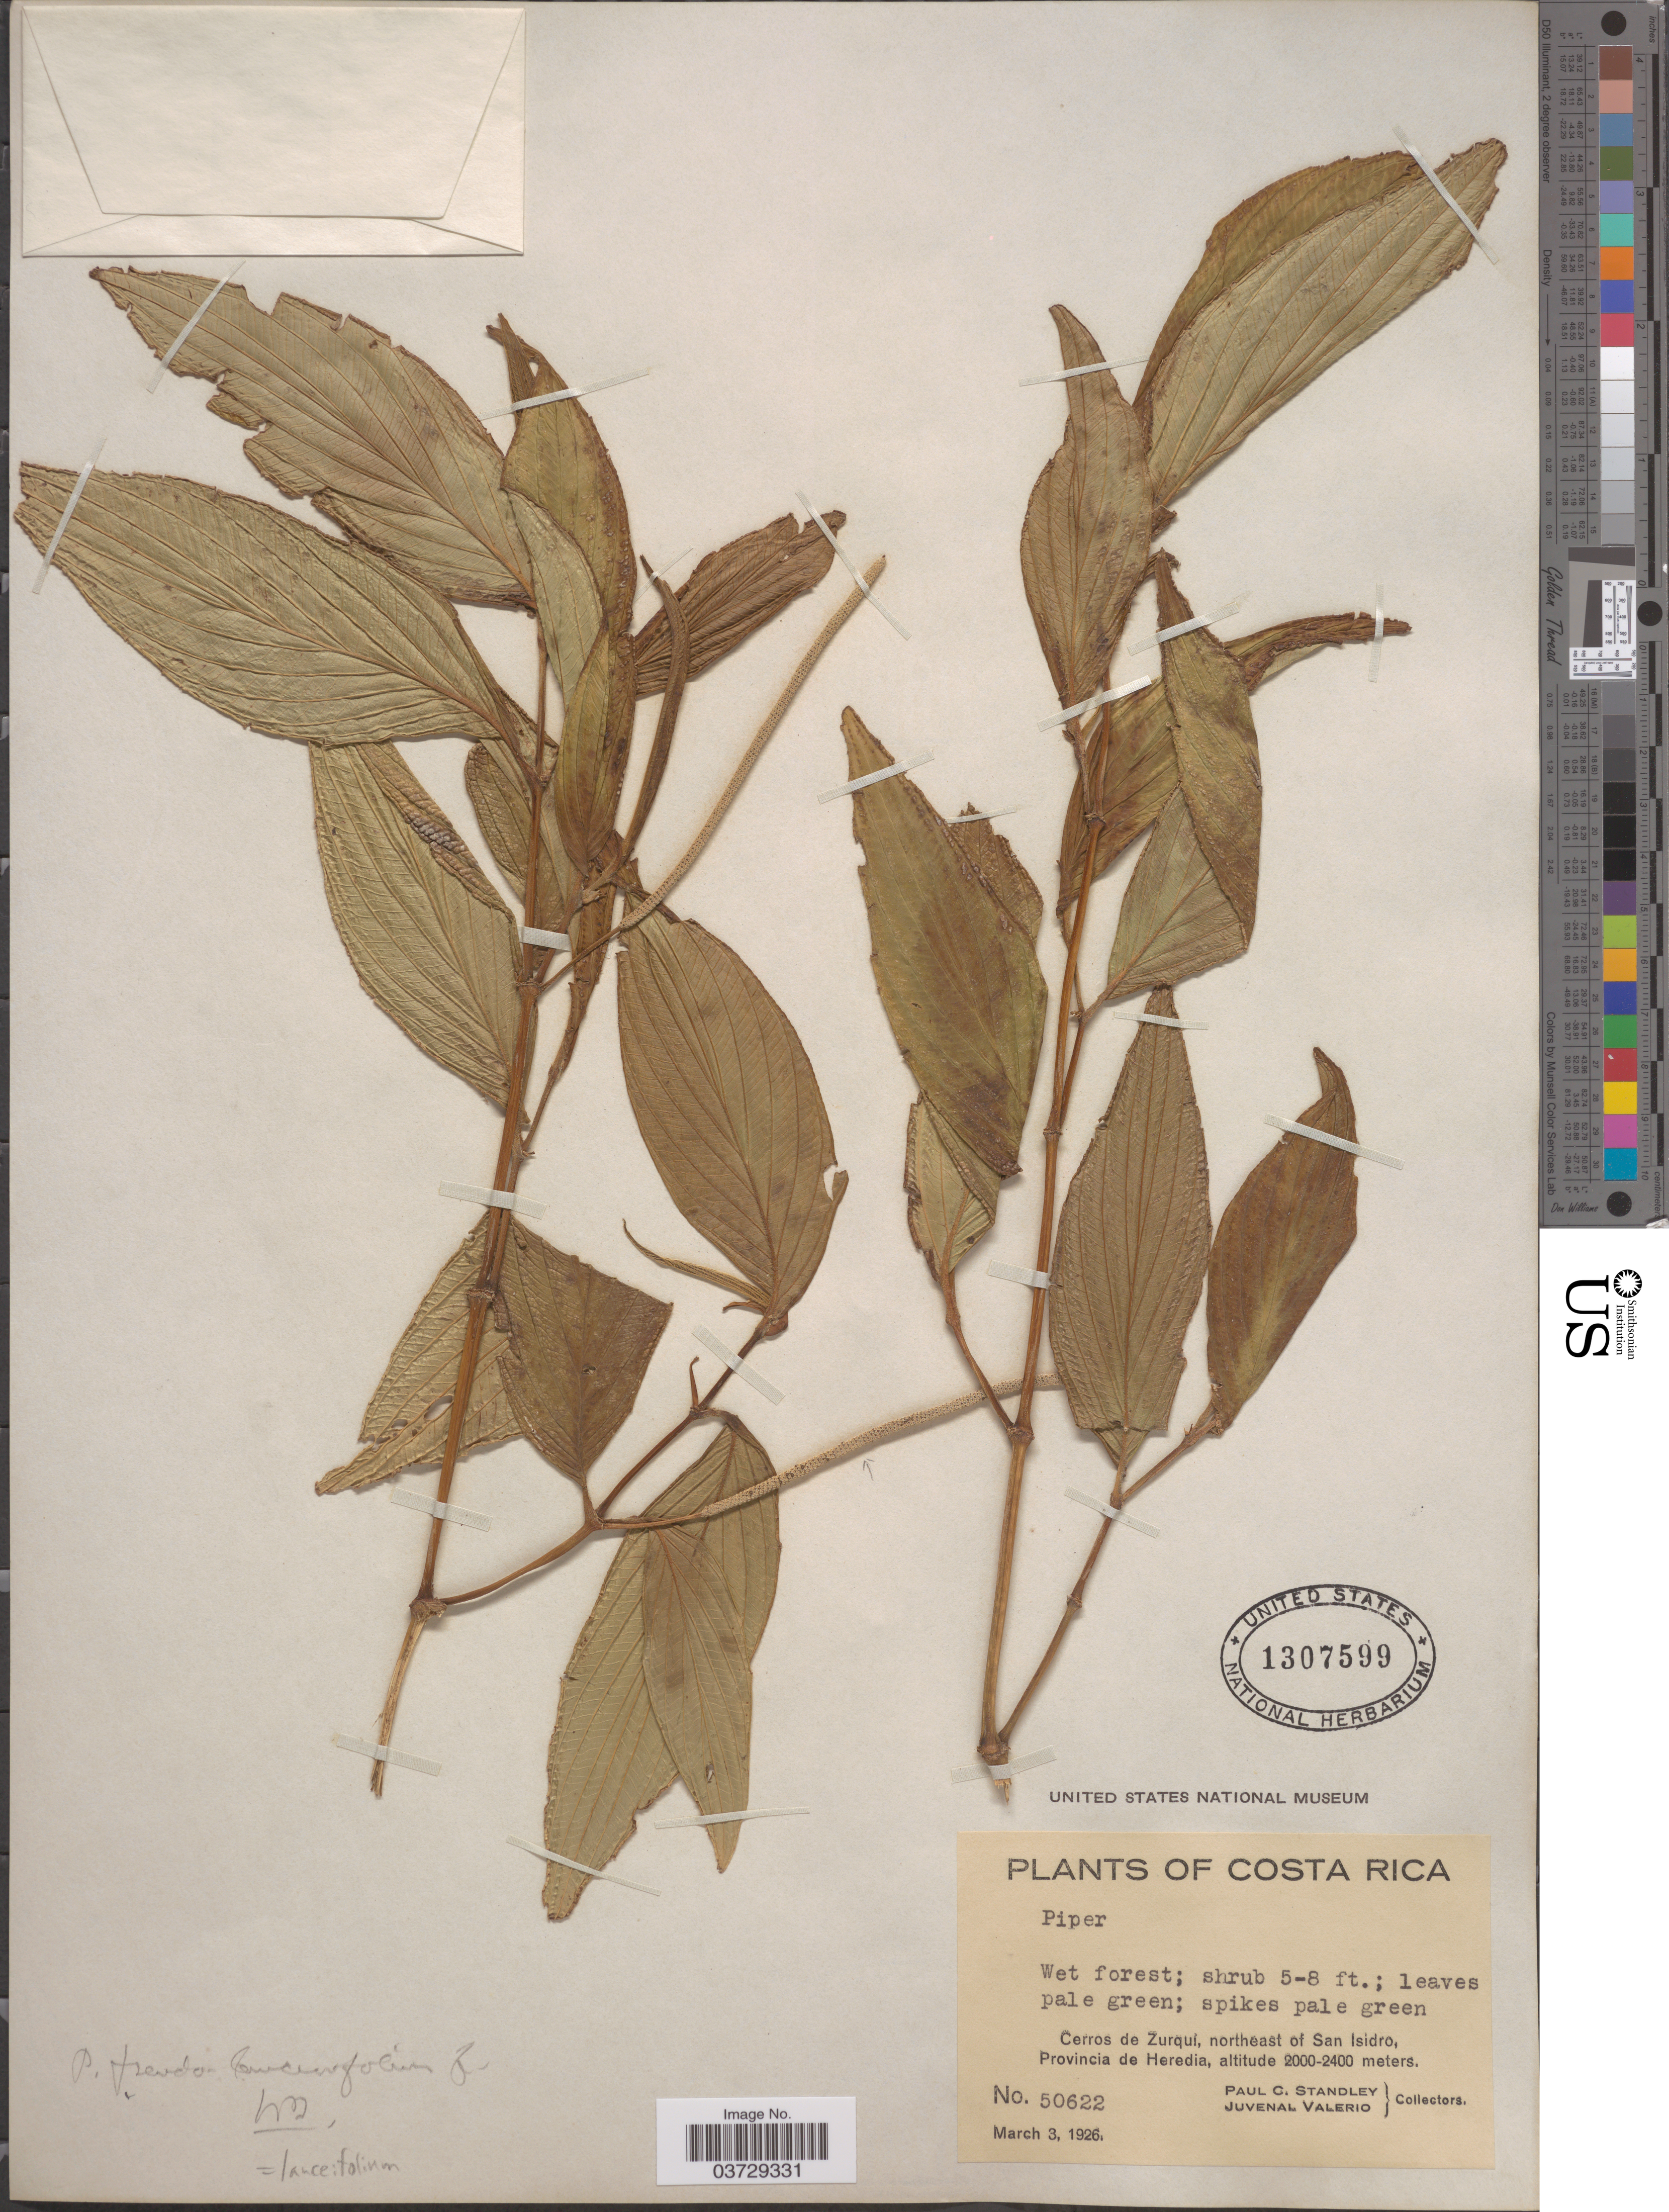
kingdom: Plantae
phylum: Tracheophyta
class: Magnoliopsida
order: Piperales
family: Piperaceae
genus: Piper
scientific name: Piper lanceifolium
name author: Kunth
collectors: P. C. Standley & J. Valerio R.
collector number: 50622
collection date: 1926-03-03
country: Costa Rica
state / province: Heredia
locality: Cerros de Zurqui, northeast of San Isidro.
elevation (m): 2000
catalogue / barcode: US 1307599